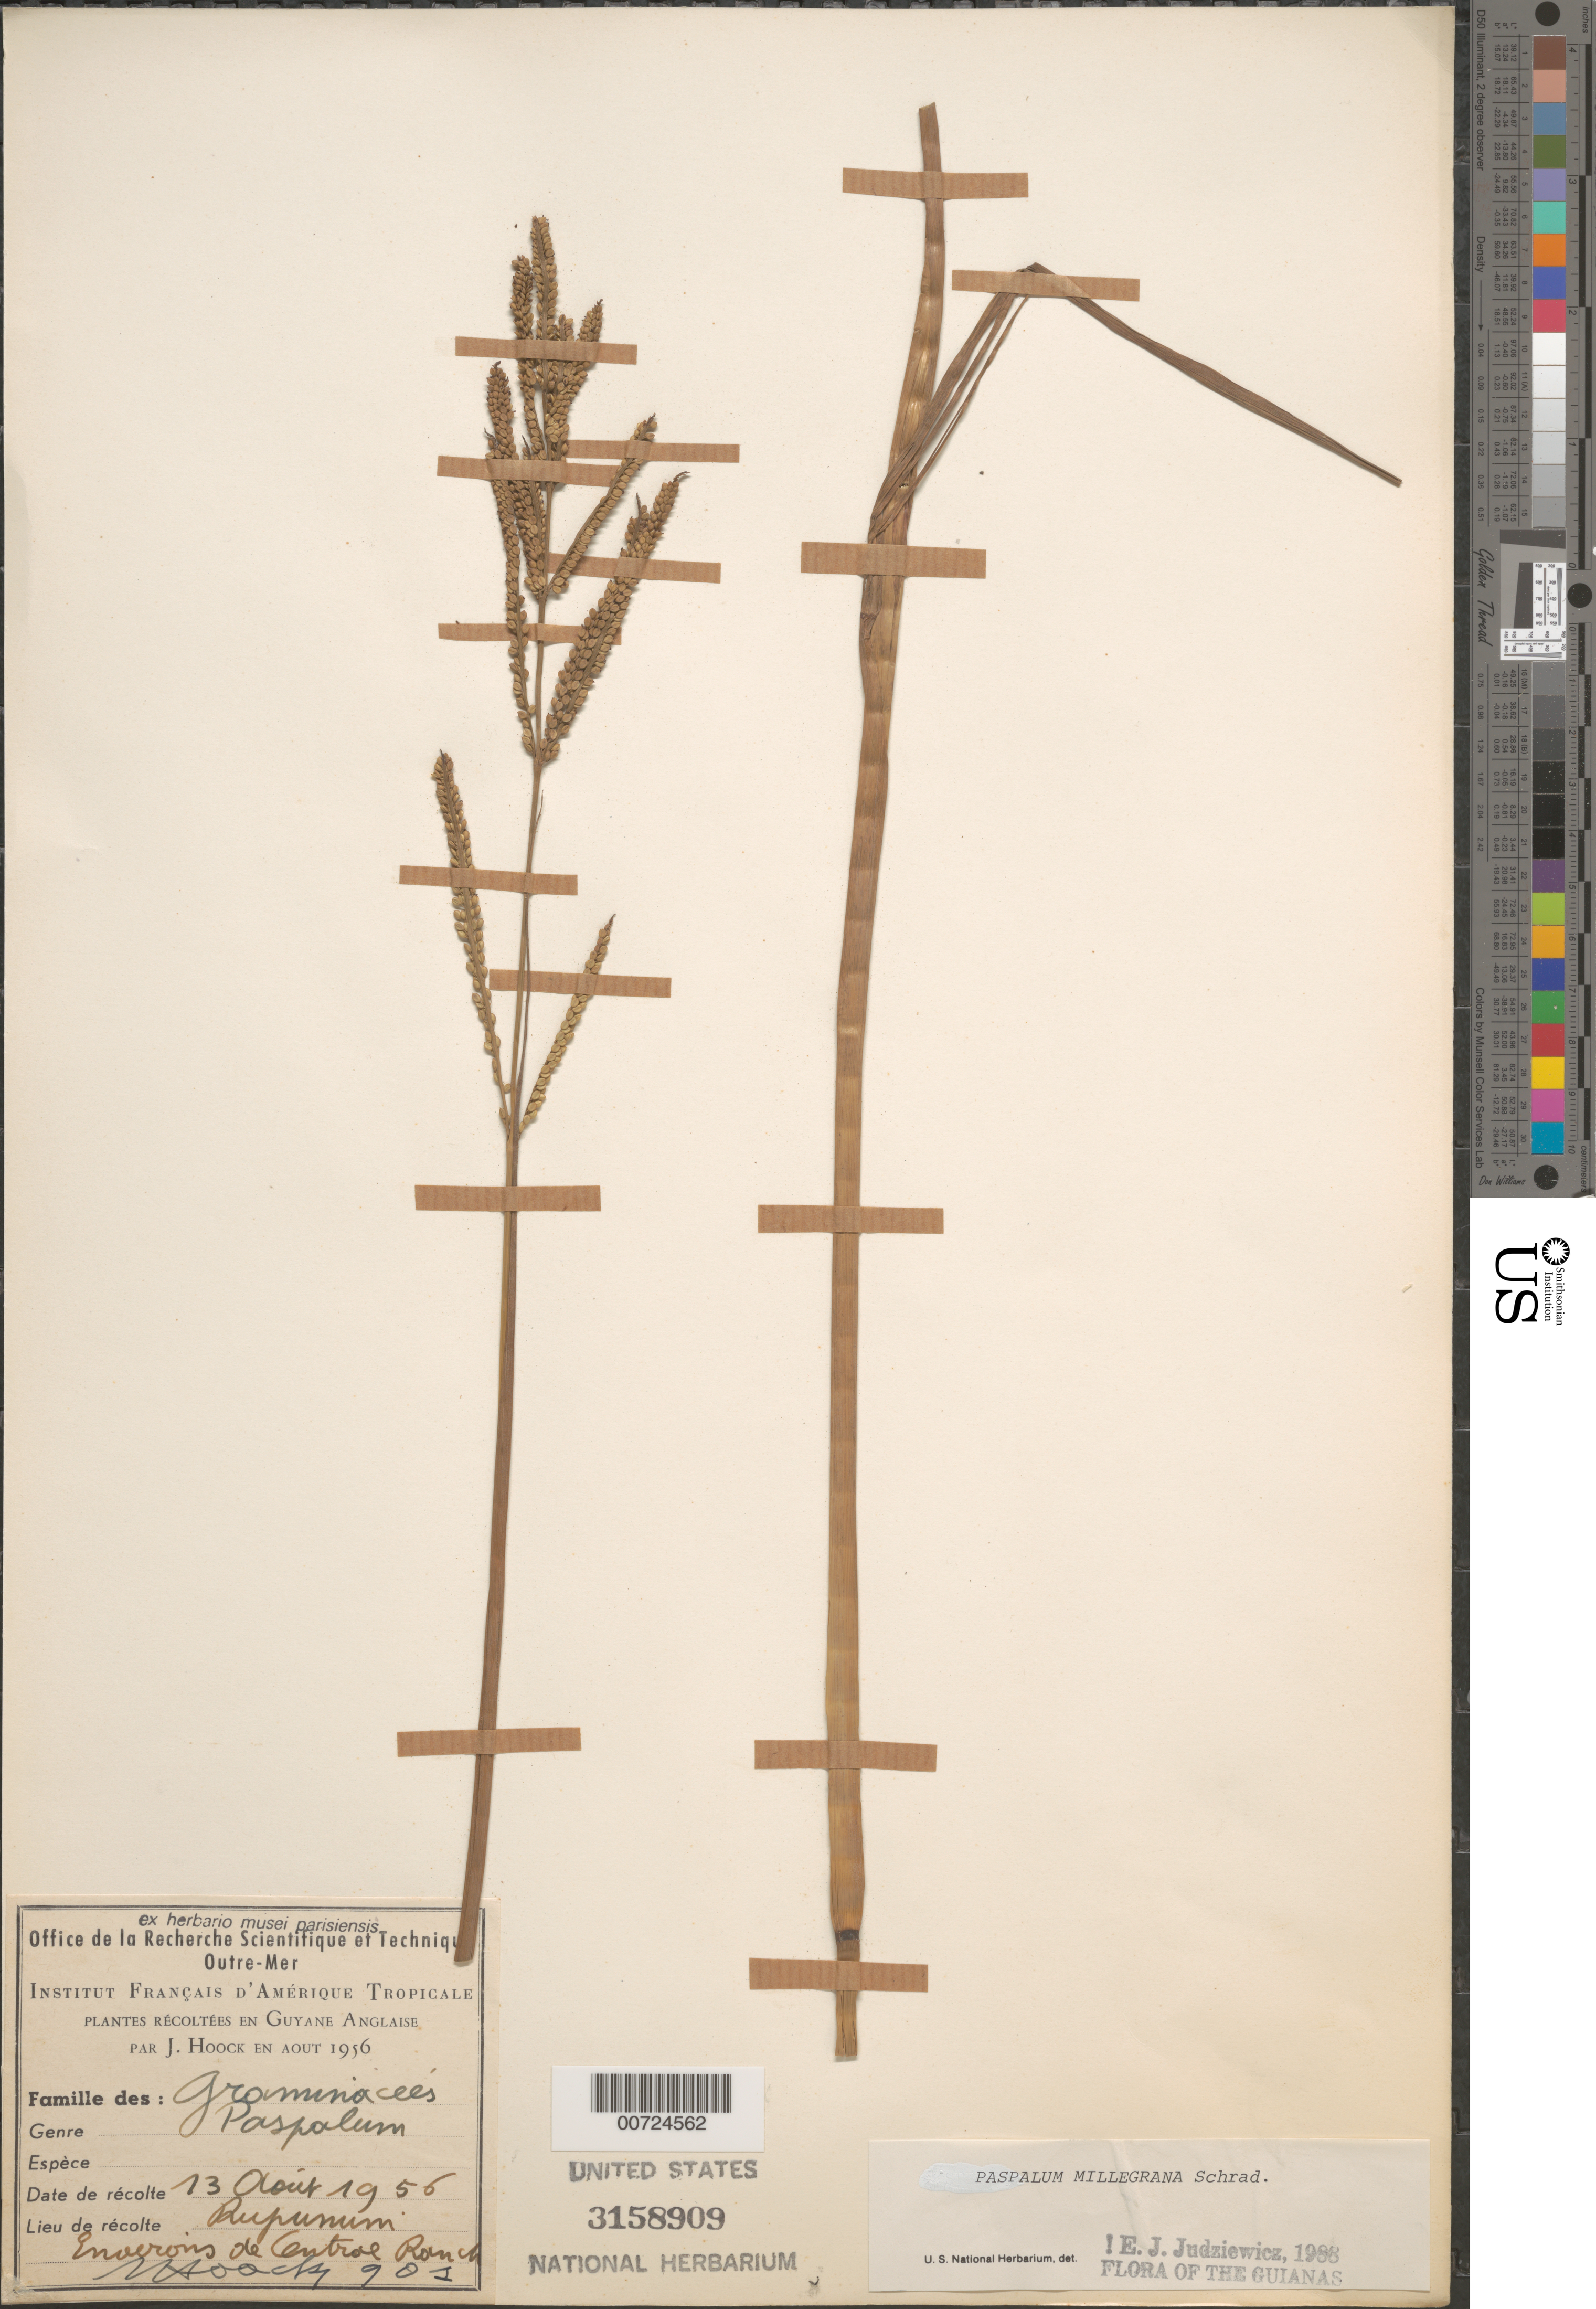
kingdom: Plantae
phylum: Tracheophyta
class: Liliopsida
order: Poales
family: Poaceae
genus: Paspalum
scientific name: Paspalum millegrana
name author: Schrad.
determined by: Judziewicz, E. J.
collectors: J. Hoock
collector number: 901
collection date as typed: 13-Aug-56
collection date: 1956-08-13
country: Guyana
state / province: U. Takutu-U. Essequibo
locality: Rupununi, environs de Central Ranch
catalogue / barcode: US 3158909